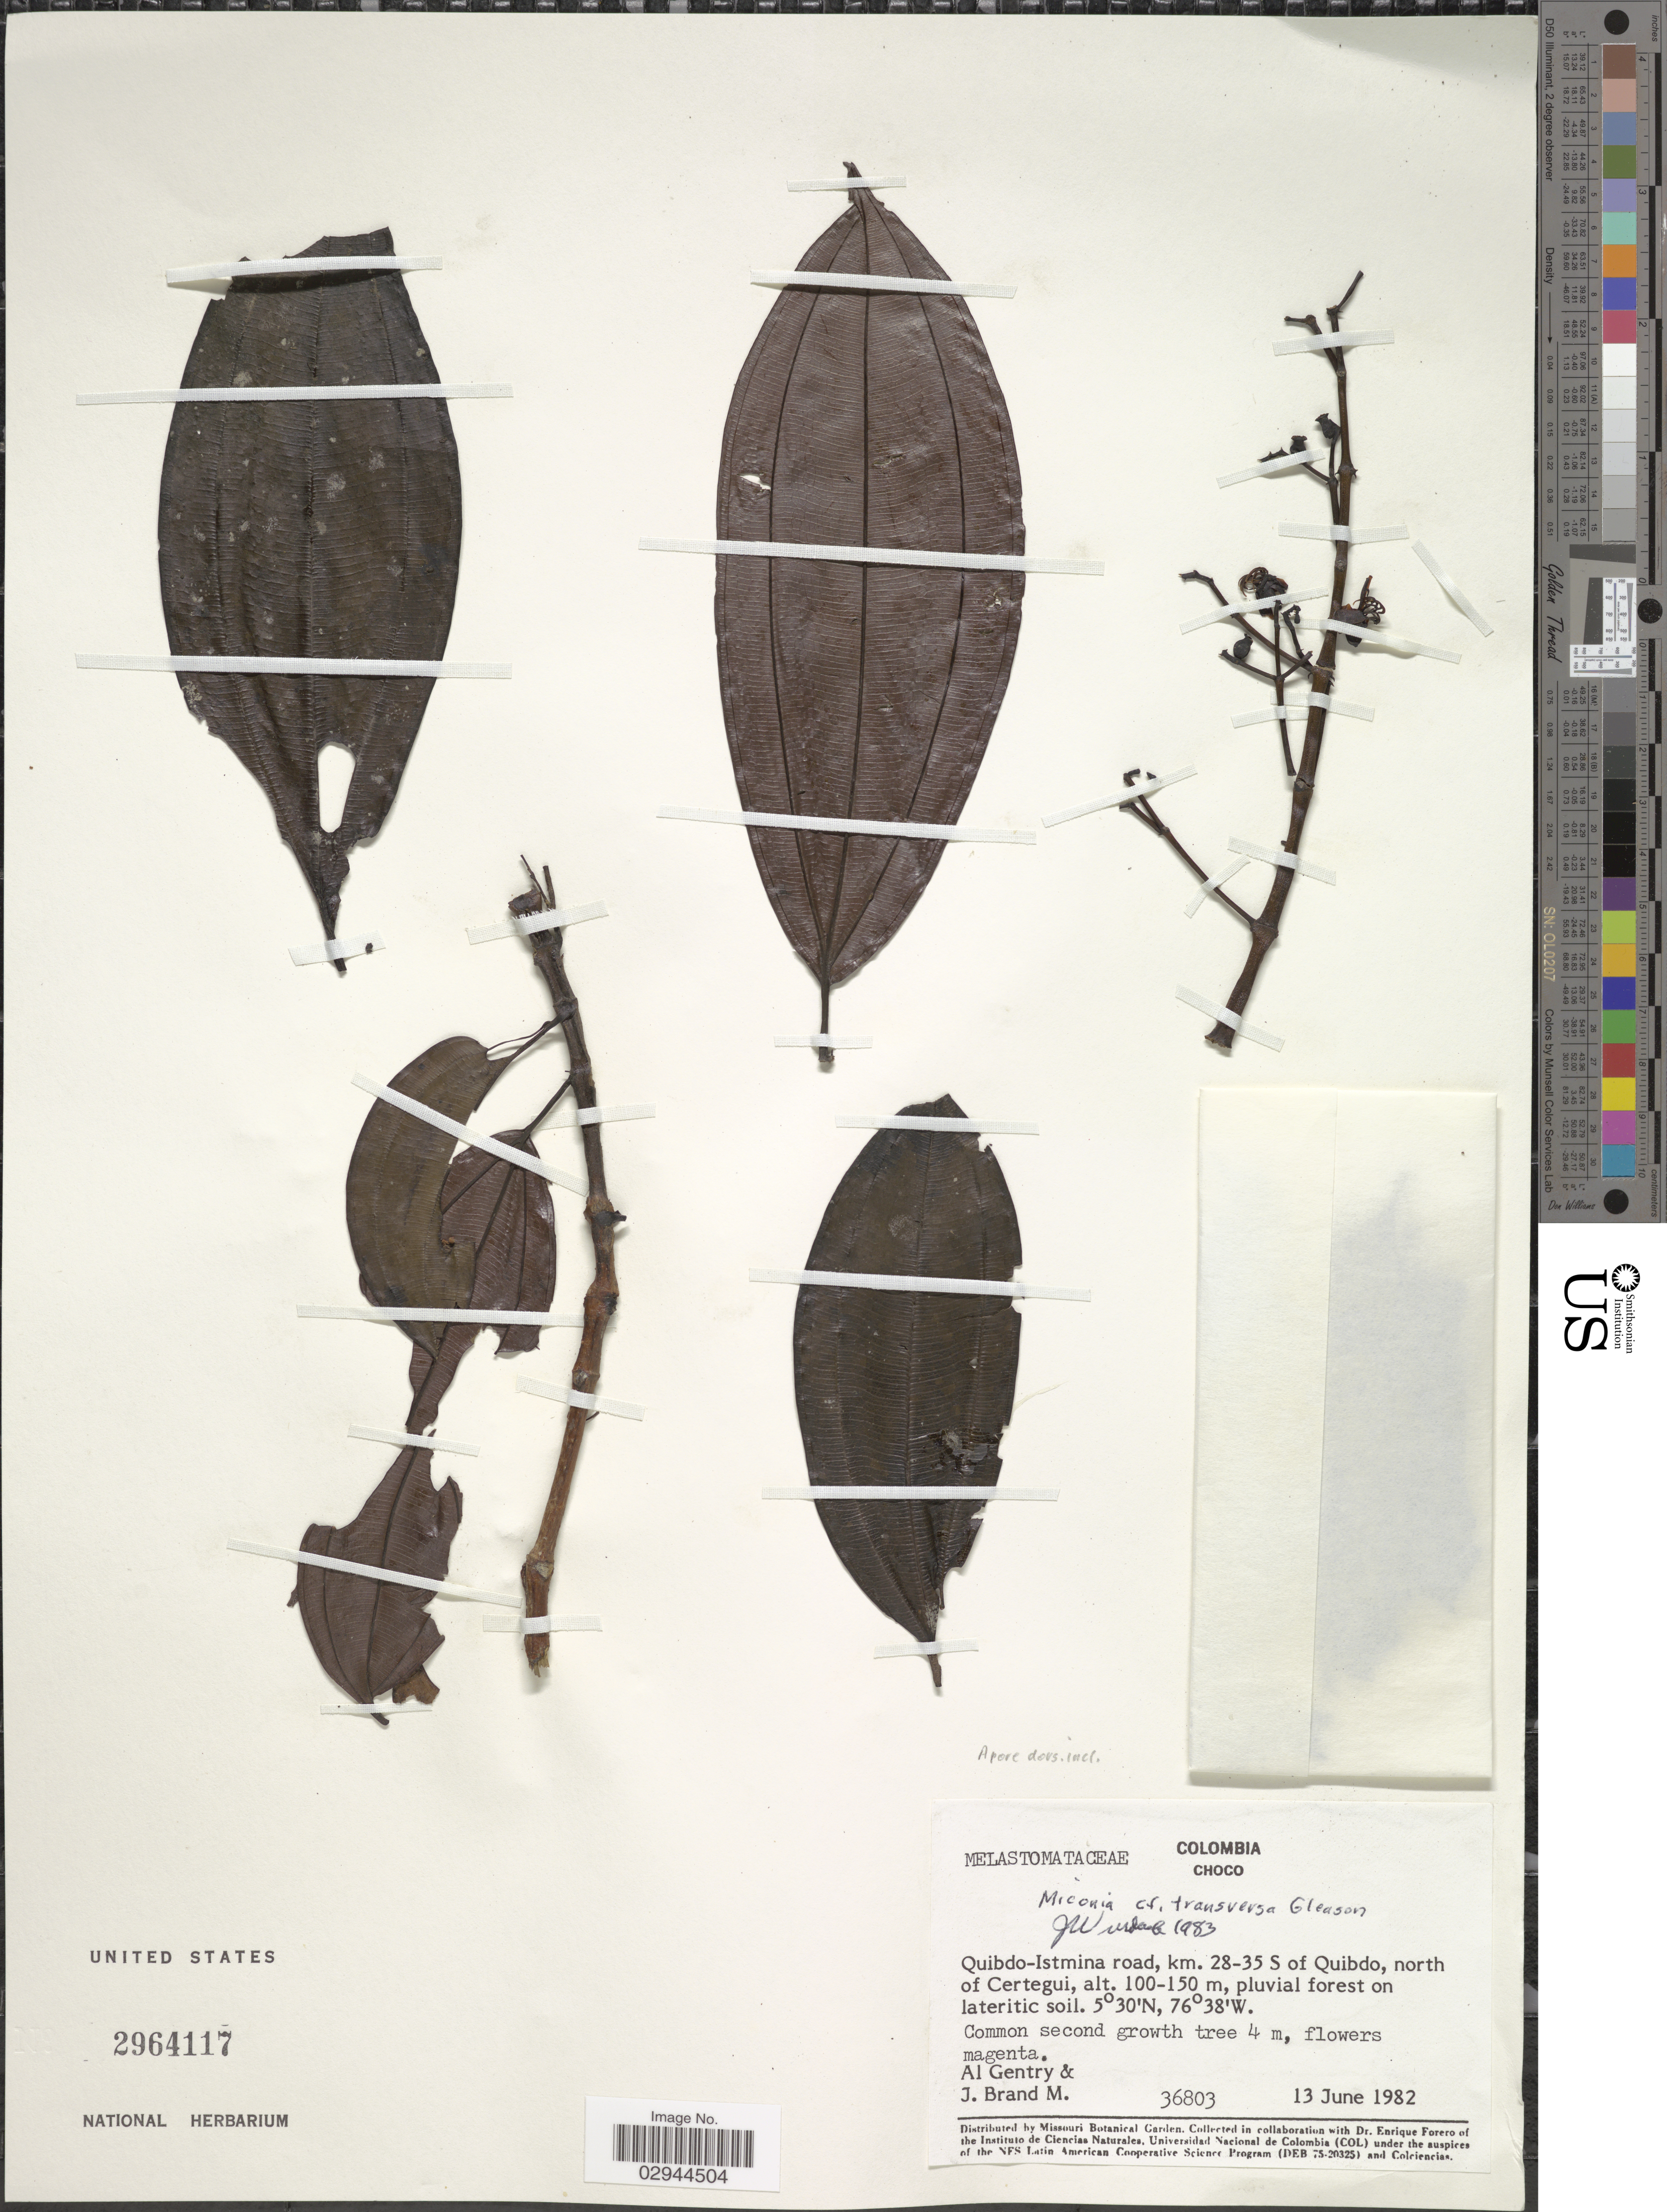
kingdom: Plantae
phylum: Tracheophyta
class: Magnoliopsida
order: Myrtales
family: Melastomataceae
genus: Miconia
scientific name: Miconia transversa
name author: Gleason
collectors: A. H. Gentry & J. Brand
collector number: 36803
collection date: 1982-06-13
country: Colombia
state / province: Chocó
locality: Quibdo-Istmina road, km. 28-35 S of Quibdo, north of Certegui.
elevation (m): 100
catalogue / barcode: US 2964117